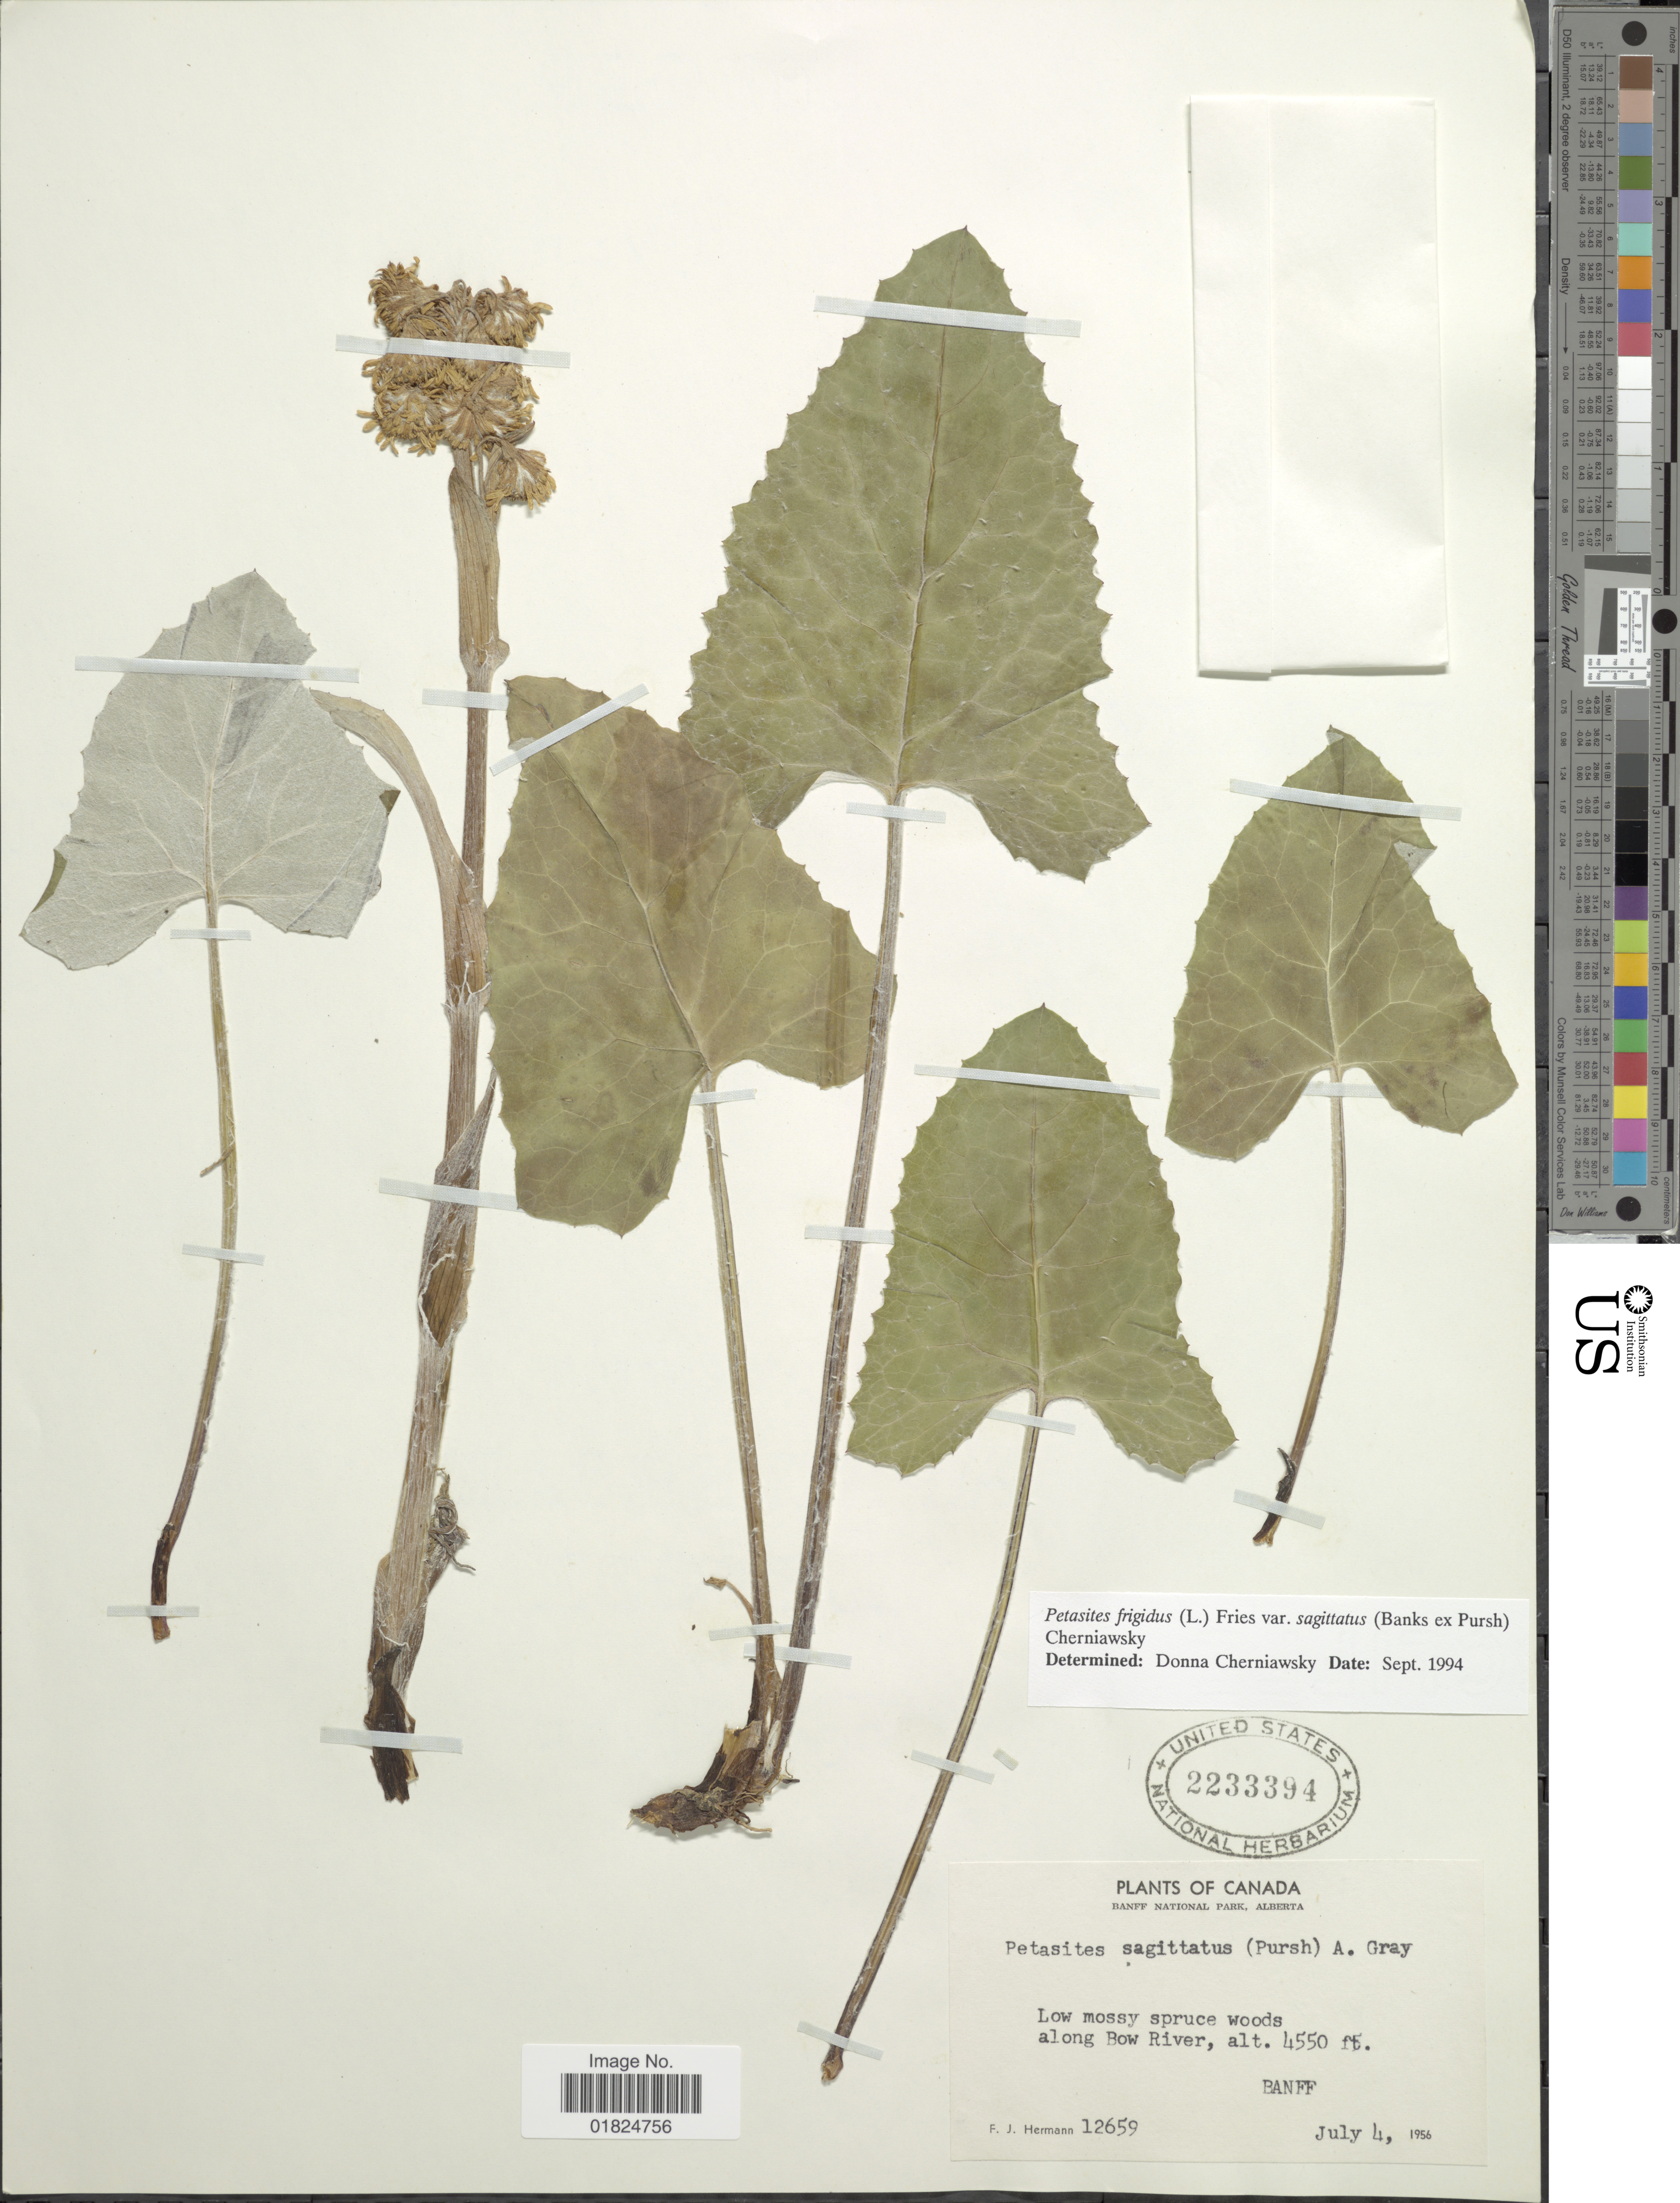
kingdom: Plantae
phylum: Tracheophyta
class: Magnoliopsida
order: Asterales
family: Asteraceae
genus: Petasites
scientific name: Petasites frigidus var. sagittatus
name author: (Banks ex Pursh) Cherniawsky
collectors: F. J. Hermann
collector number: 12659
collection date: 1956-07-04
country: Canada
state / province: Alberta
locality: Banff National Park, Alberta. along Bow River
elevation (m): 1387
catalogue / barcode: US 2233394